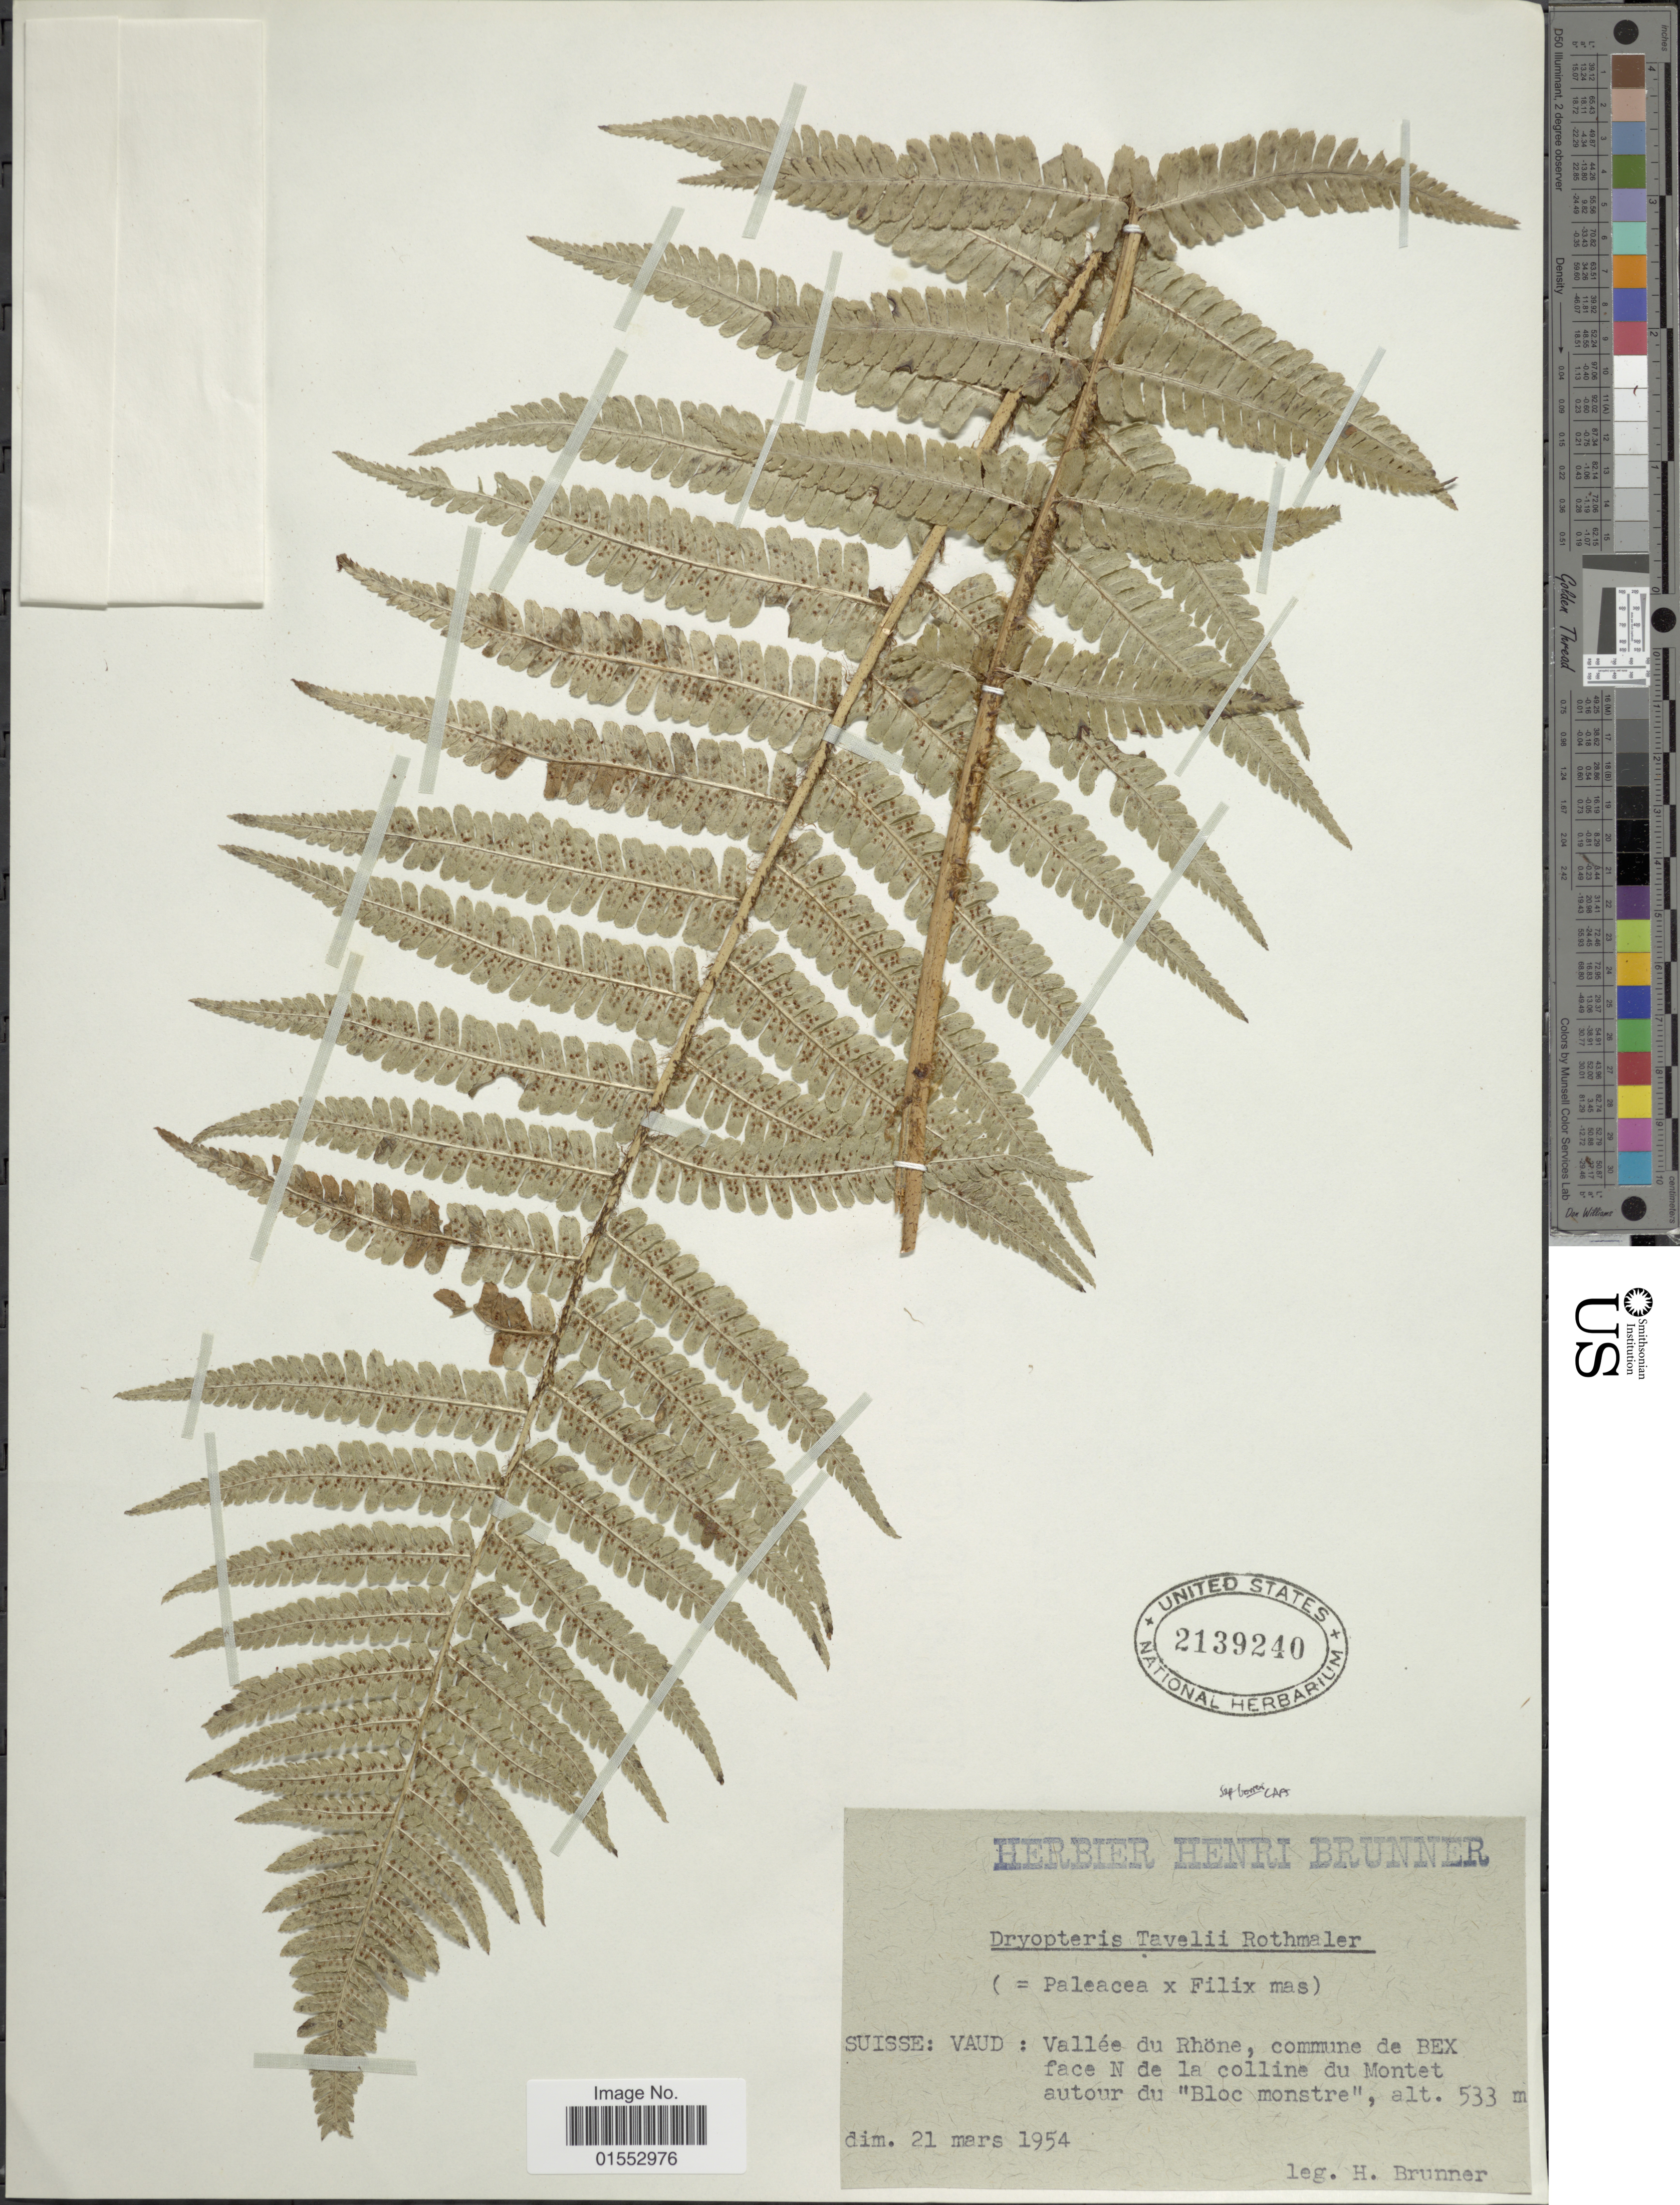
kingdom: Plantae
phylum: Tracheophyta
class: Polypodiopsida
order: Polypodiales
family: Dryopteridaceae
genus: Dryopteris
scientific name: Dryopteris affinis subsp. borreri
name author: (Newman) Fraser-Jenk.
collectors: H. Brunner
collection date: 1954-03-21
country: Switzerland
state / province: Vaud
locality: Suisse: Vaud: Vallee du Rhone, commune de Rex face N de la colline du Montet autour du Bloc monstre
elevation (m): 533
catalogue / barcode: US 2139240